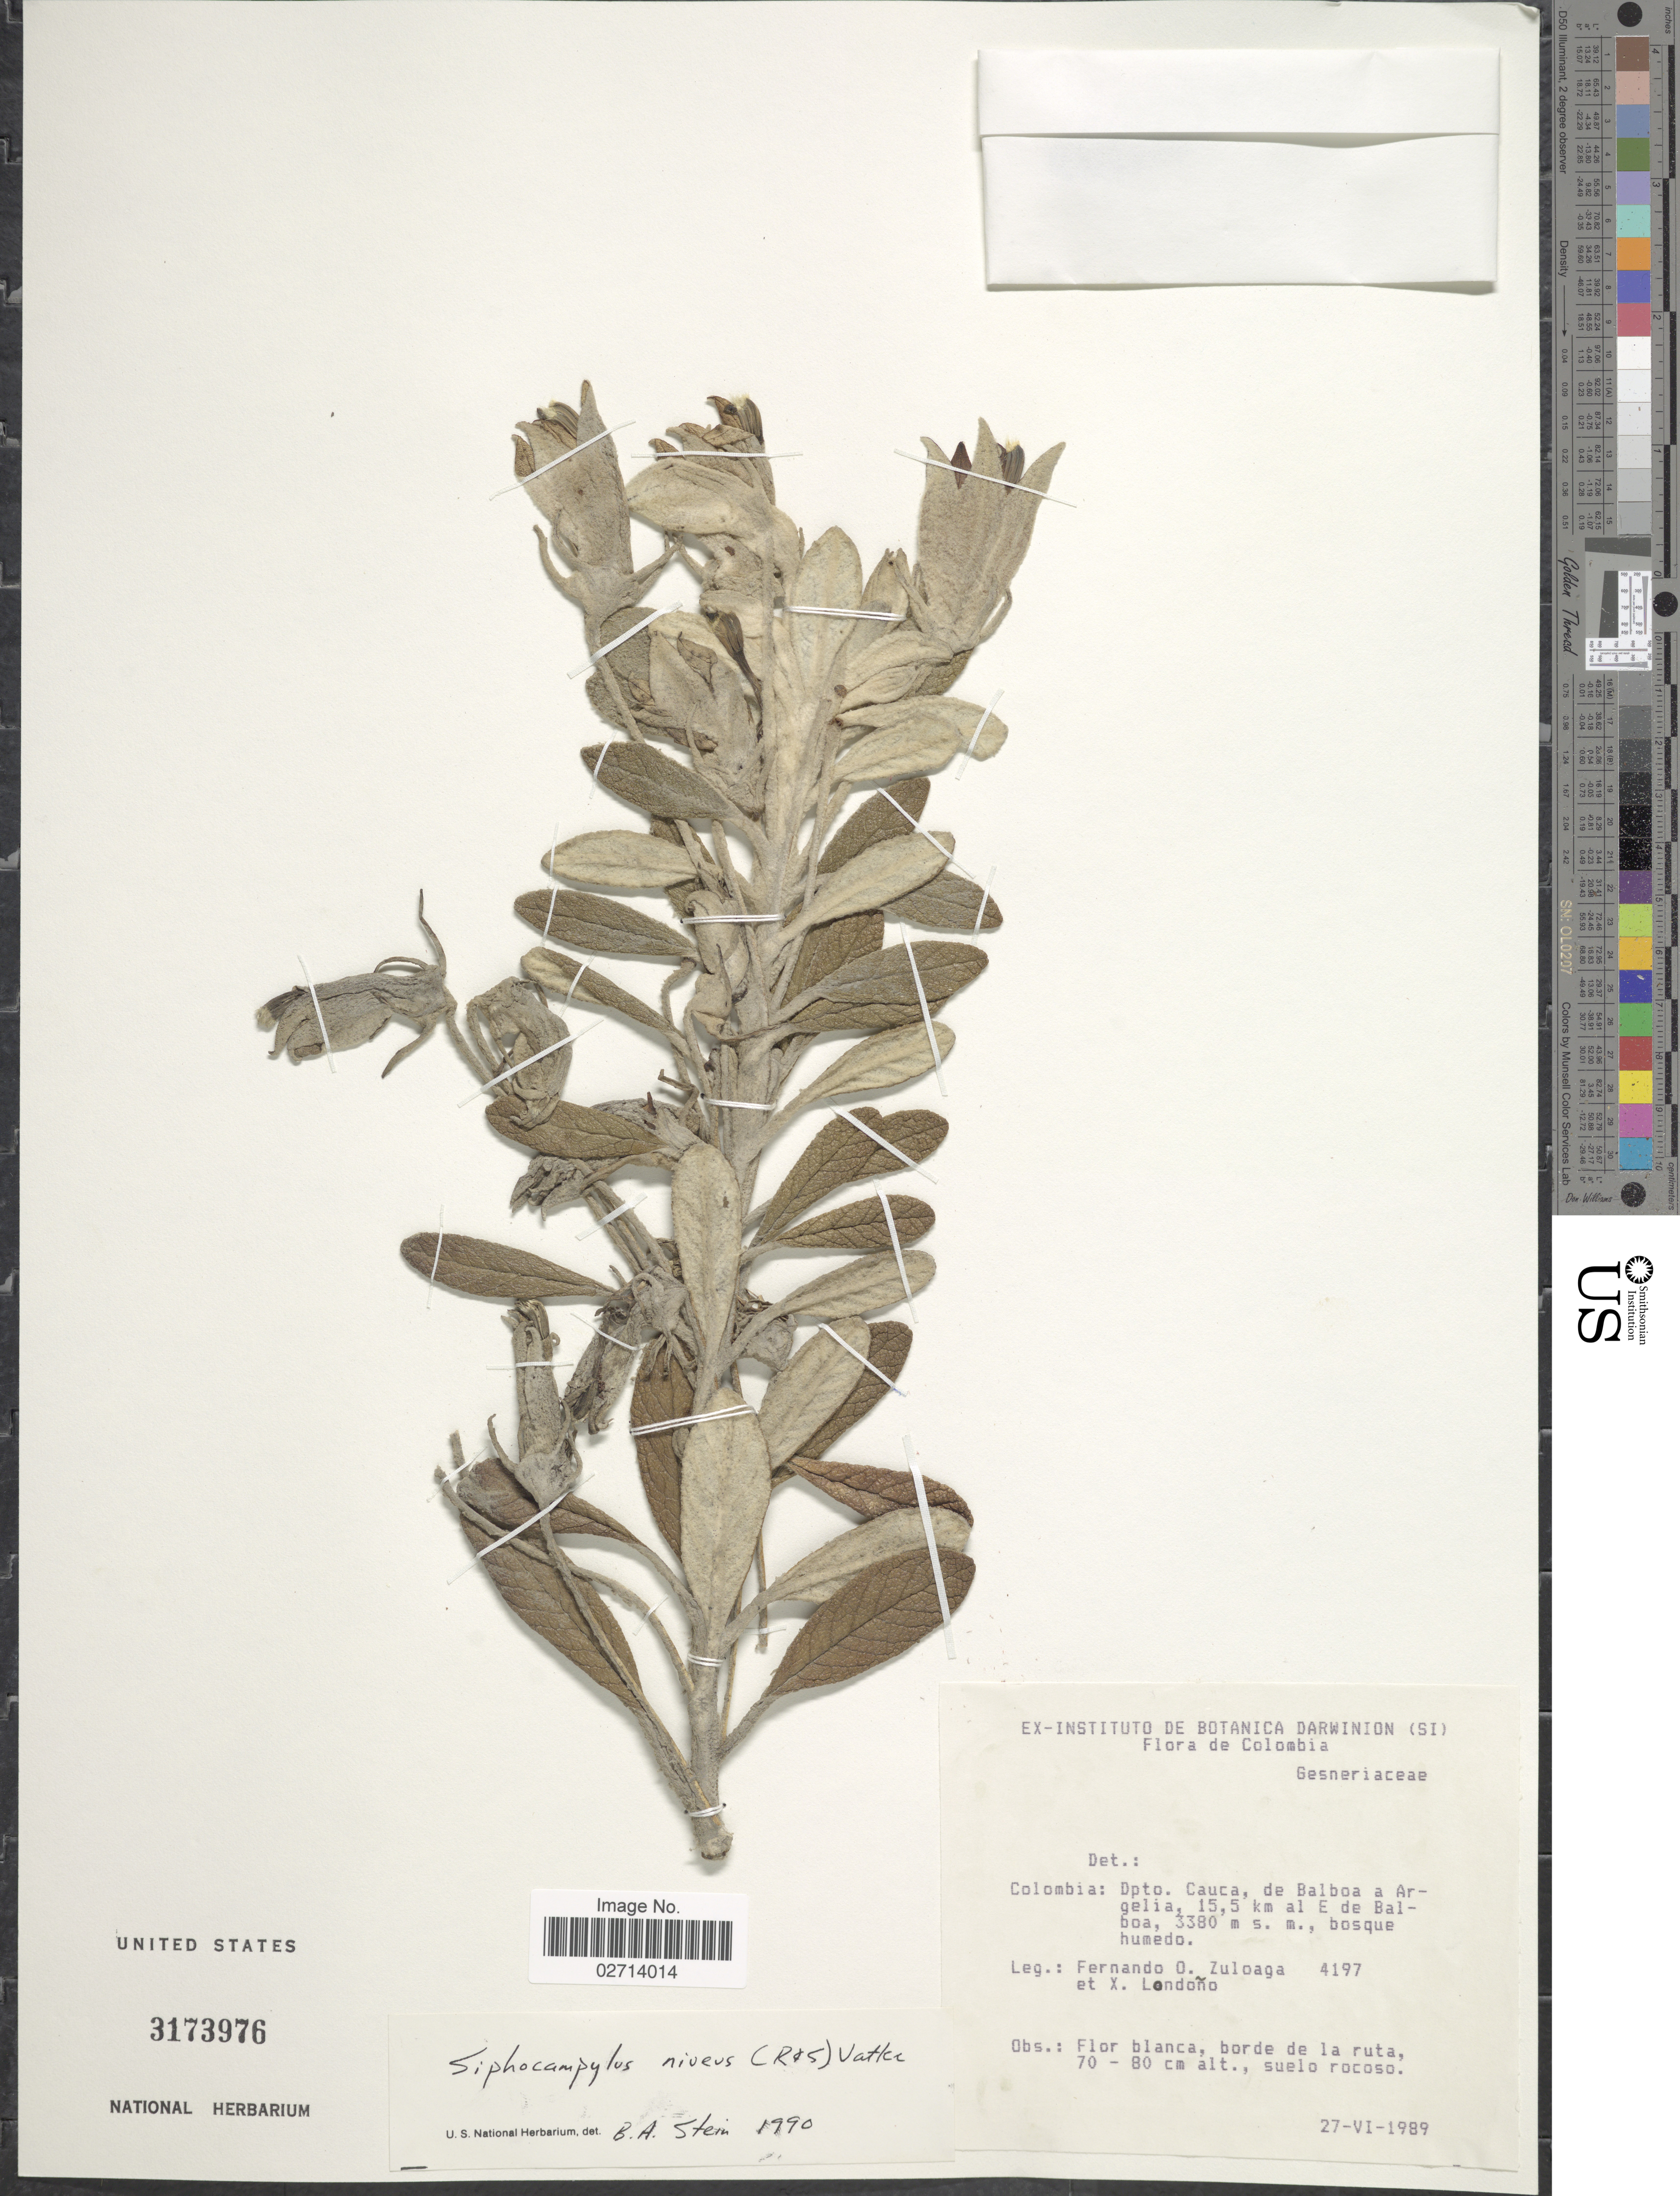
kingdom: Plantae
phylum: Tracheophyta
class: Magnoliopsida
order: Asterales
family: Campanulaceae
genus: Siphocampylus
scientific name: Siphocampylus niveus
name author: (Willd. ex Schult.) Vatke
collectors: F. O. Zuloaga & X. Londoño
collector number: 4197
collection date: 1989-06-27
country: Colombia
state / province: Cauca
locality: Balboa a Argelia, 15,5 km al E de Balboa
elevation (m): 3380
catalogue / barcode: US 3173976